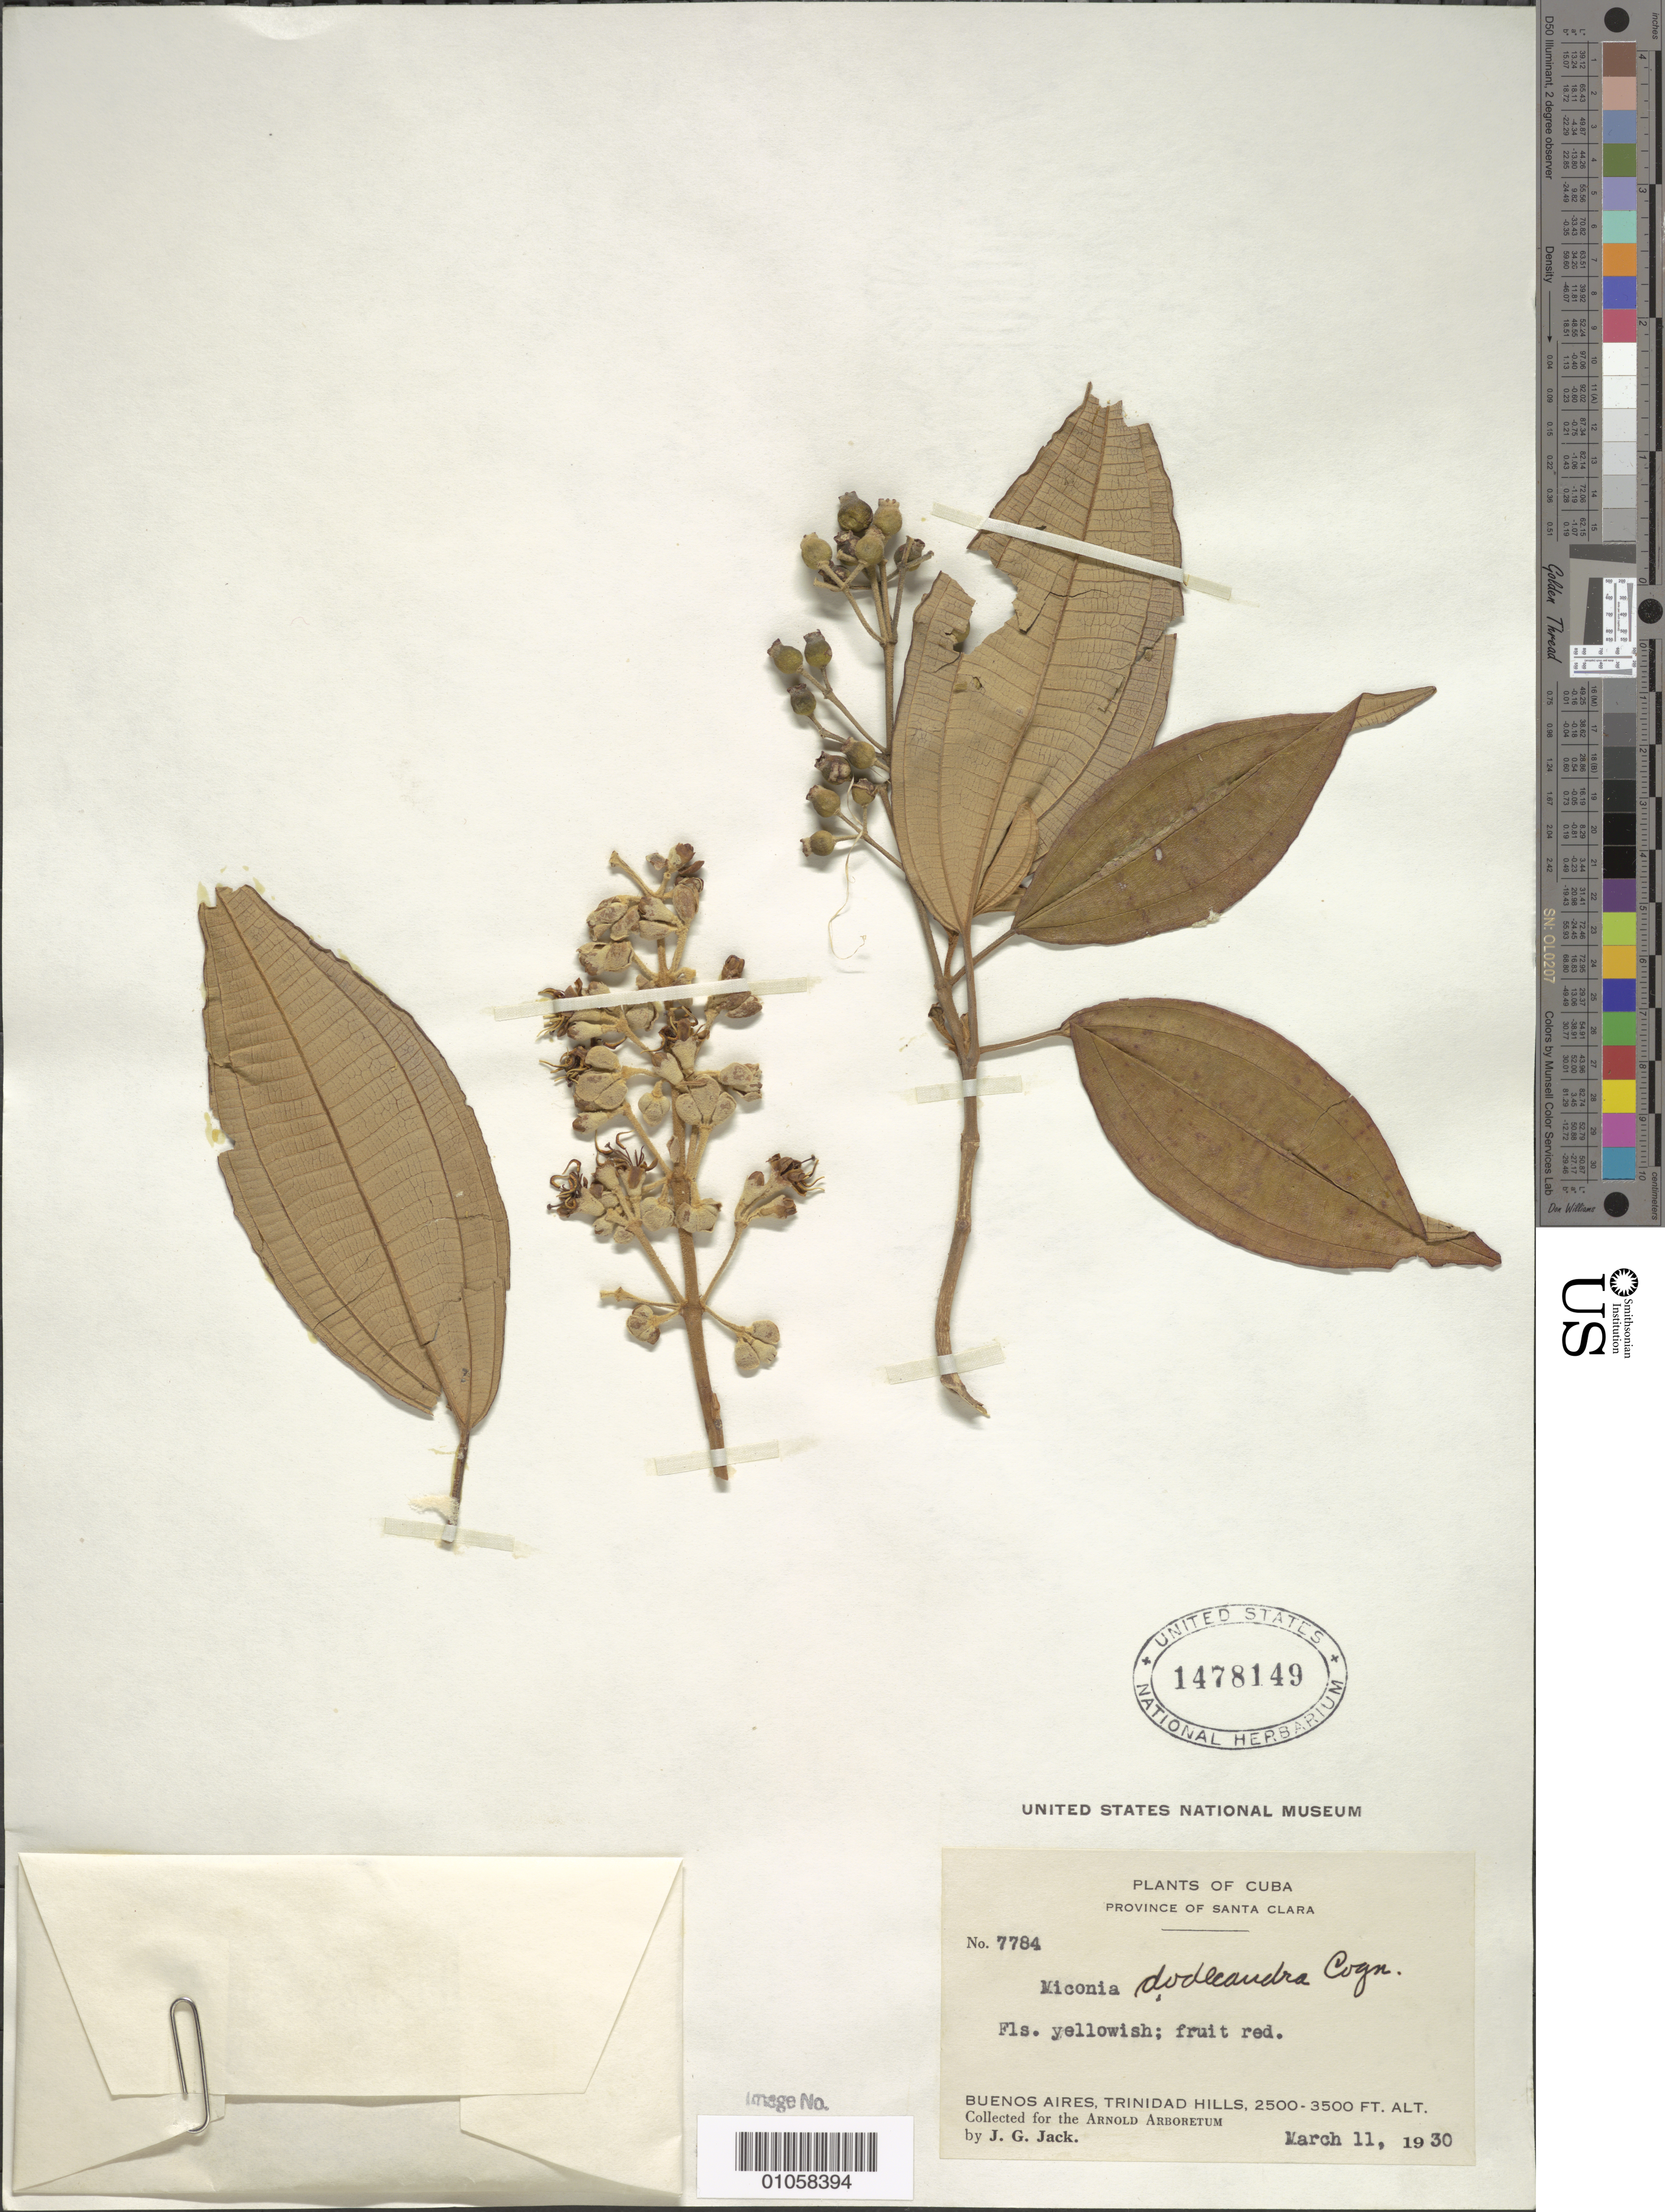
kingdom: Plantae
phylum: Tracheophyta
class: Magnoliopsida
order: Myrtales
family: Melastomataceae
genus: Miconia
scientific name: Miconia dodecandra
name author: Cogn.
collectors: J. G. Jack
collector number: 7784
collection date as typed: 11 Mar 1930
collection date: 1930-03-11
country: Cuba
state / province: Santa Clara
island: Cuba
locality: Buenos Aires, Trinidad Hills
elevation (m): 762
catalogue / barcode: US 1478149